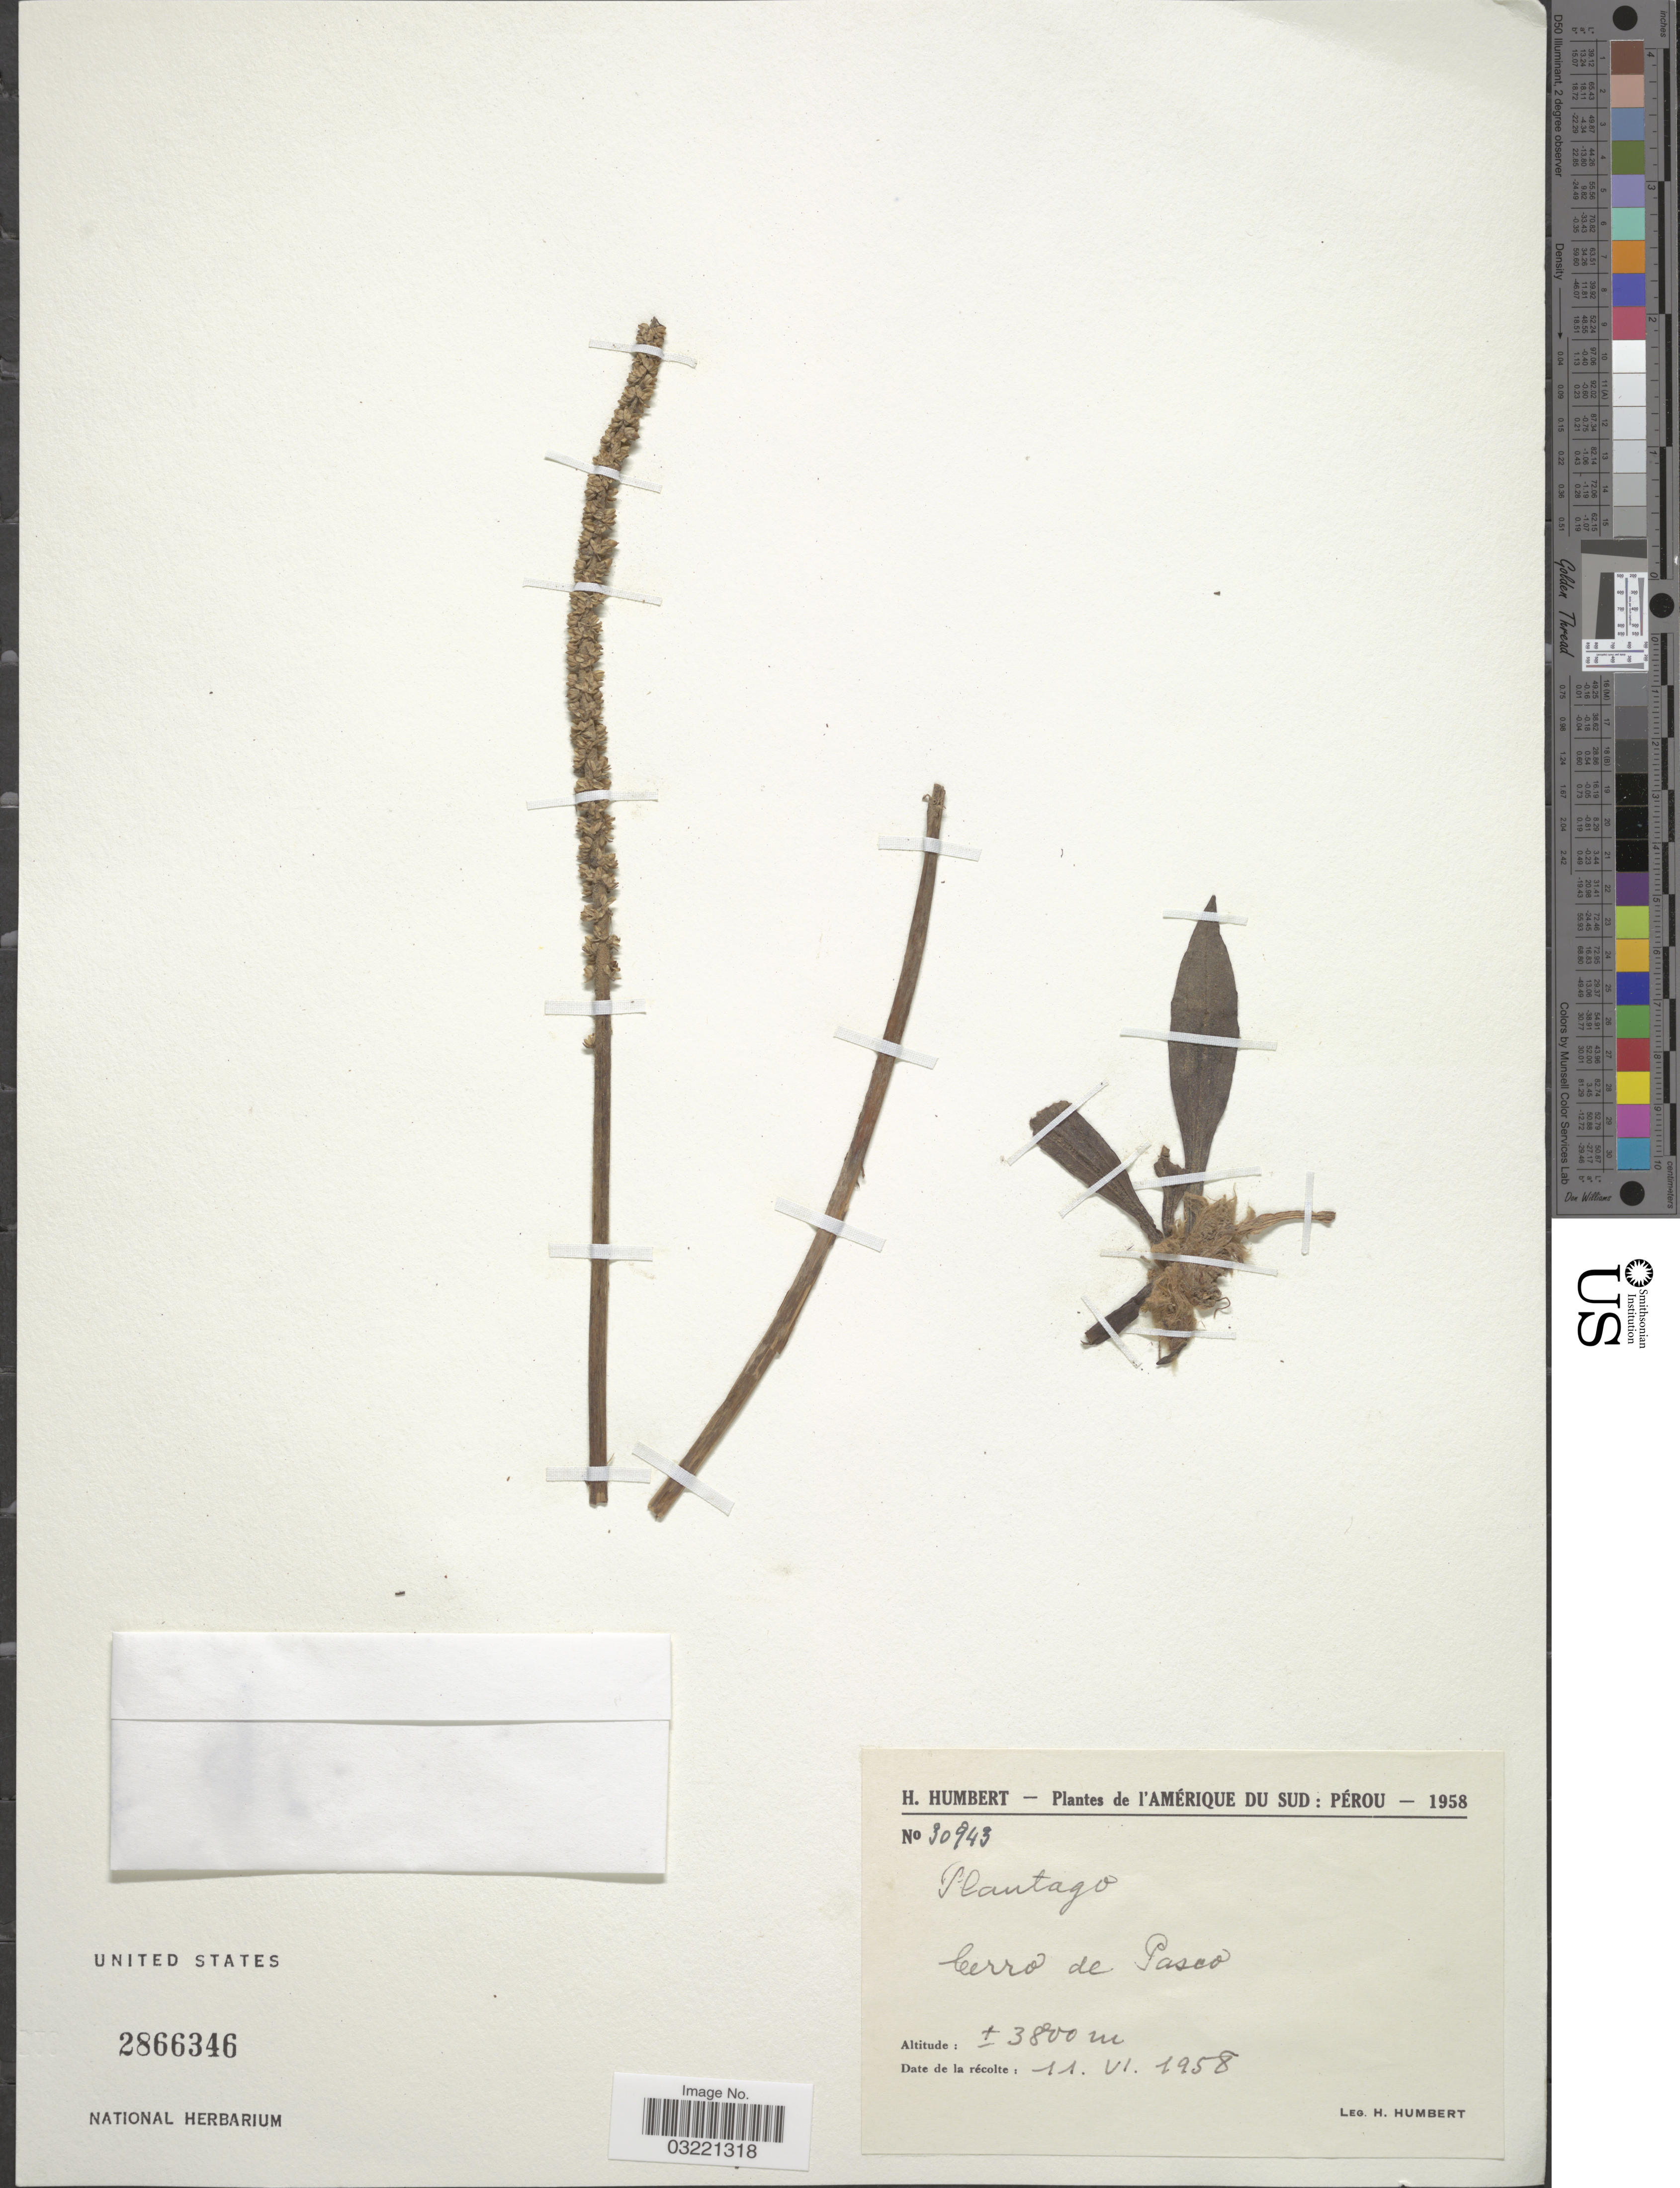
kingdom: Plantae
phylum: Tracheophyta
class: Magnoliopsida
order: Lamiales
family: Plantaginaceae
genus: Plantago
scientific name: Plantago sp.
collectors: H. Humbert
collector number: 30943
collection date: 1958-06-11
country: Peru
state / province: Pasco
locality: Cerro de Pasco.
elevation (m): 3800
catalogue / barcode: US 2866346